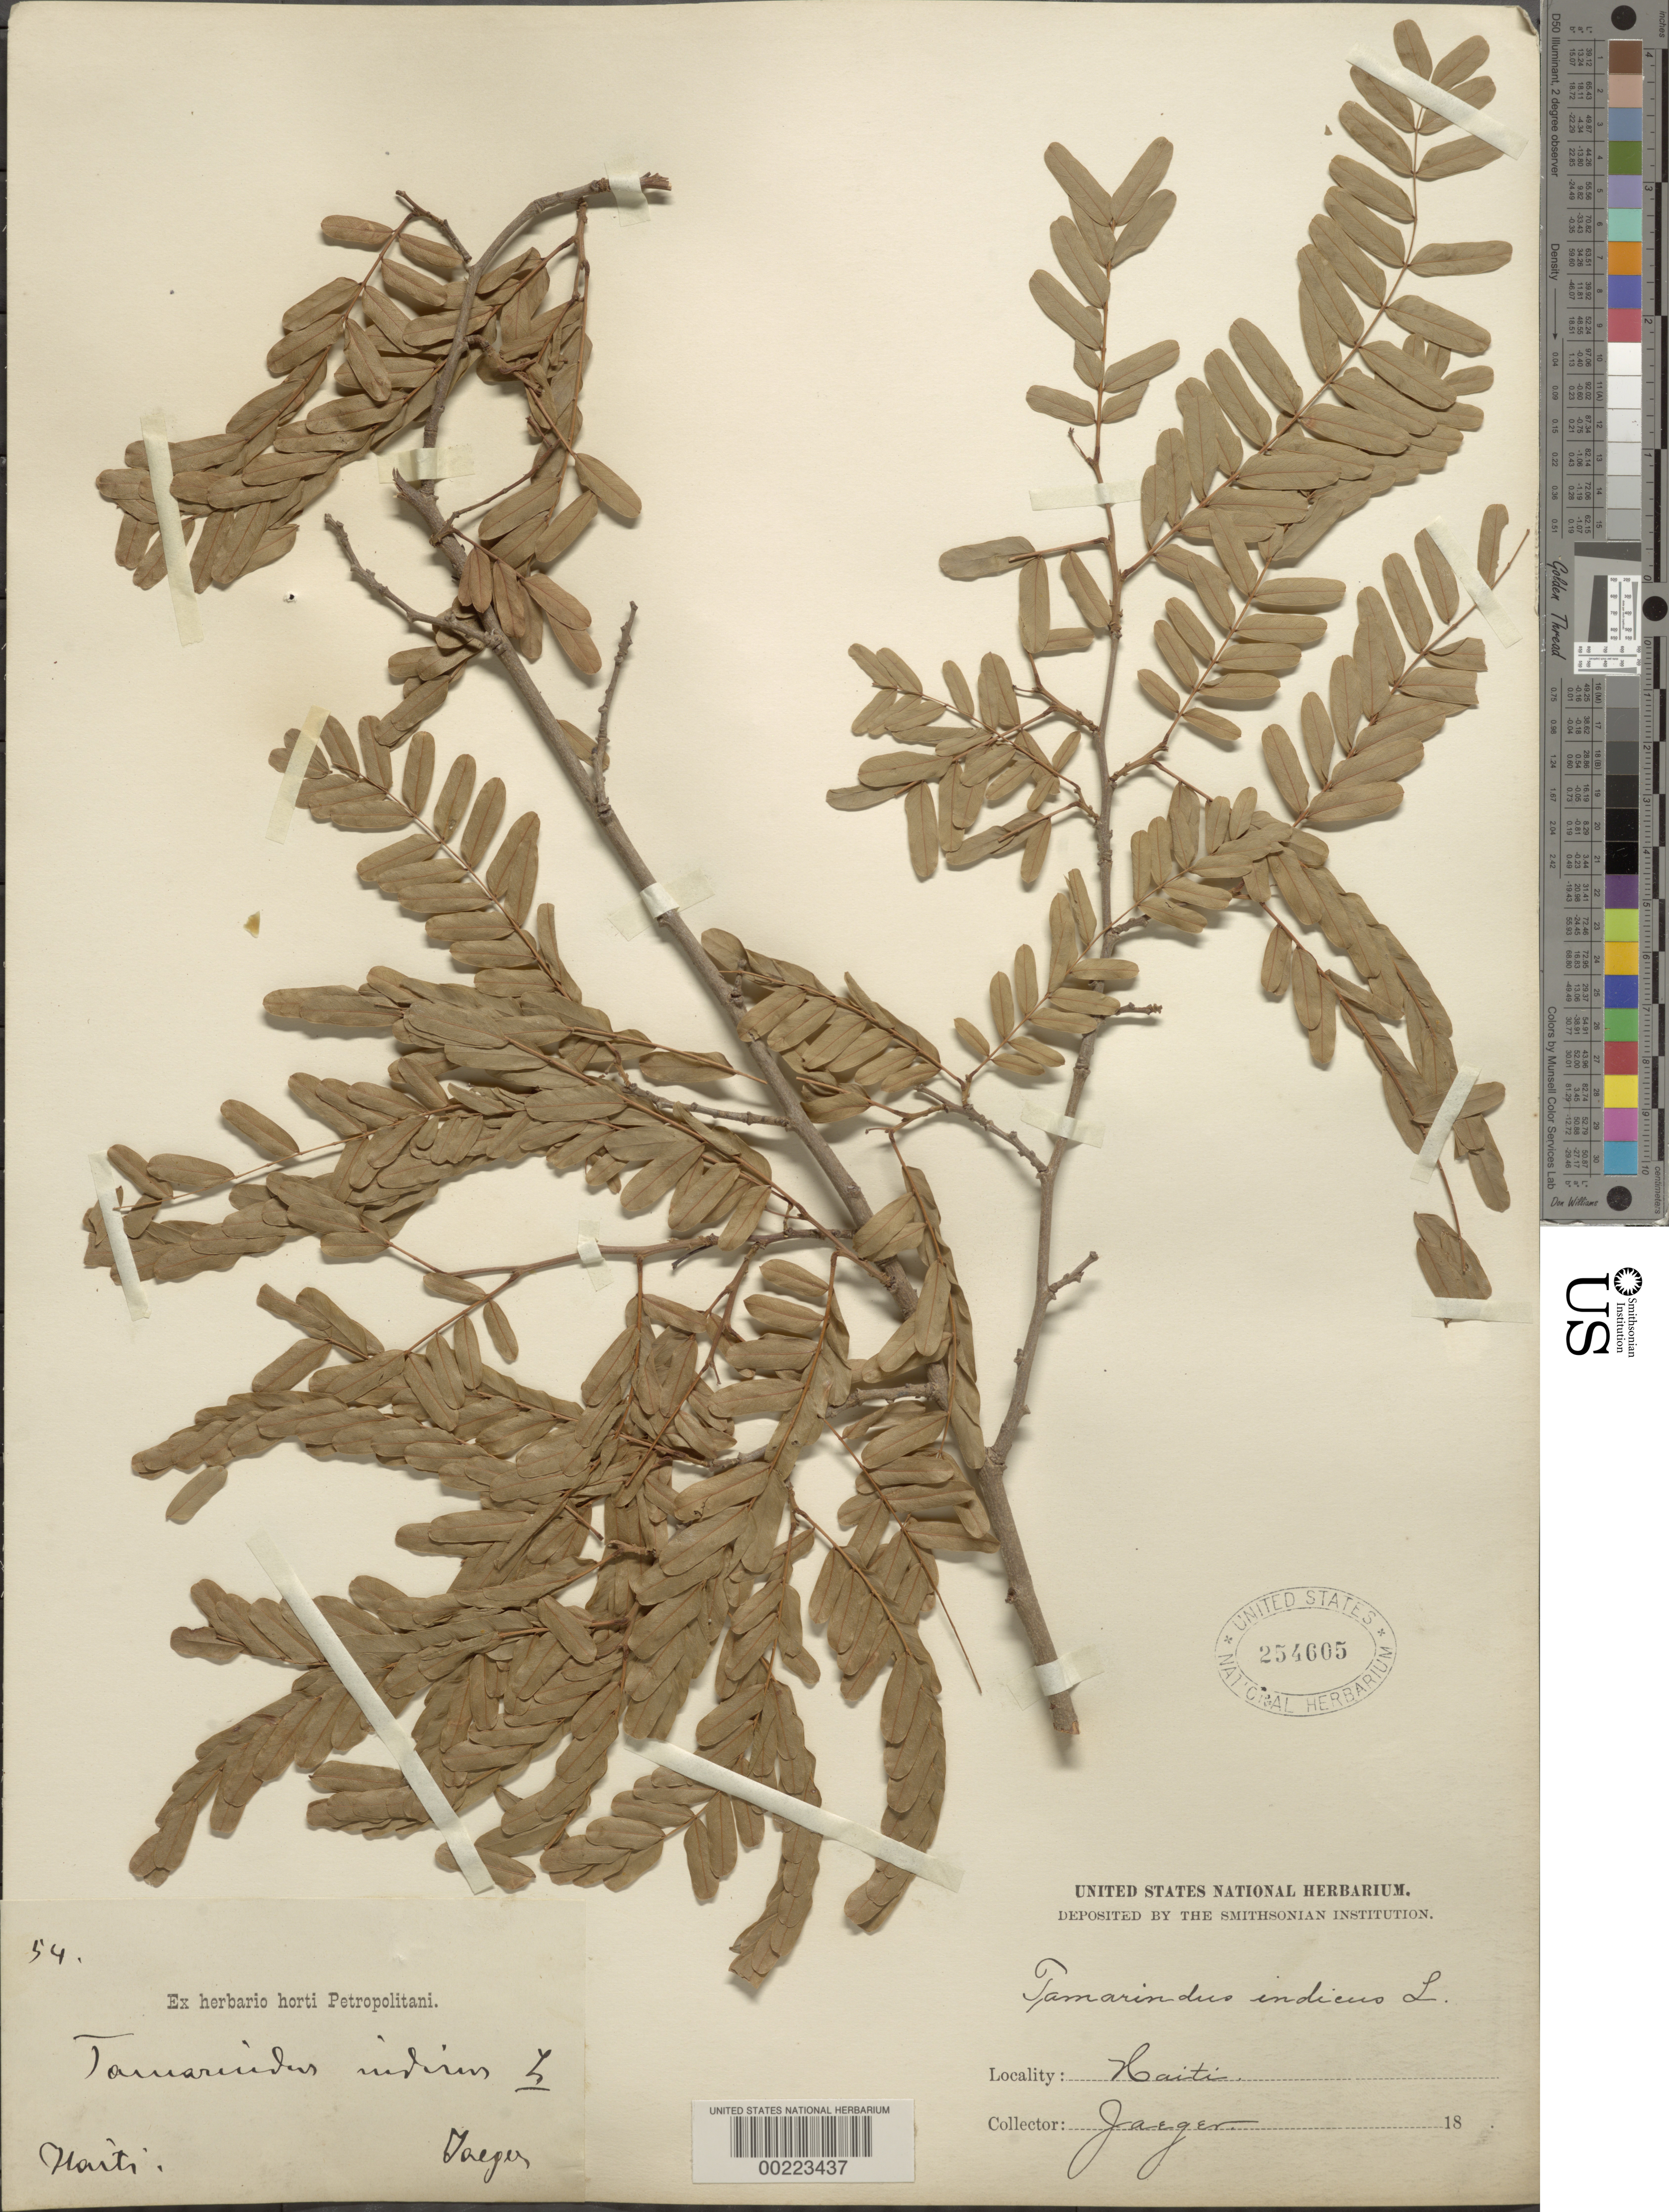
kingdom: Plantae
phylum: Tracheophyta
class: Magnoliopsida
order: Fabales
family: Fabaceae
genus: Tamarindus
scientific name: Tamarindus indica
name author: L.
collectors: H. Jaeger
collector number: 54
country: Haiti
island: Hispaniola Island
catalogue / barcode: US 254605